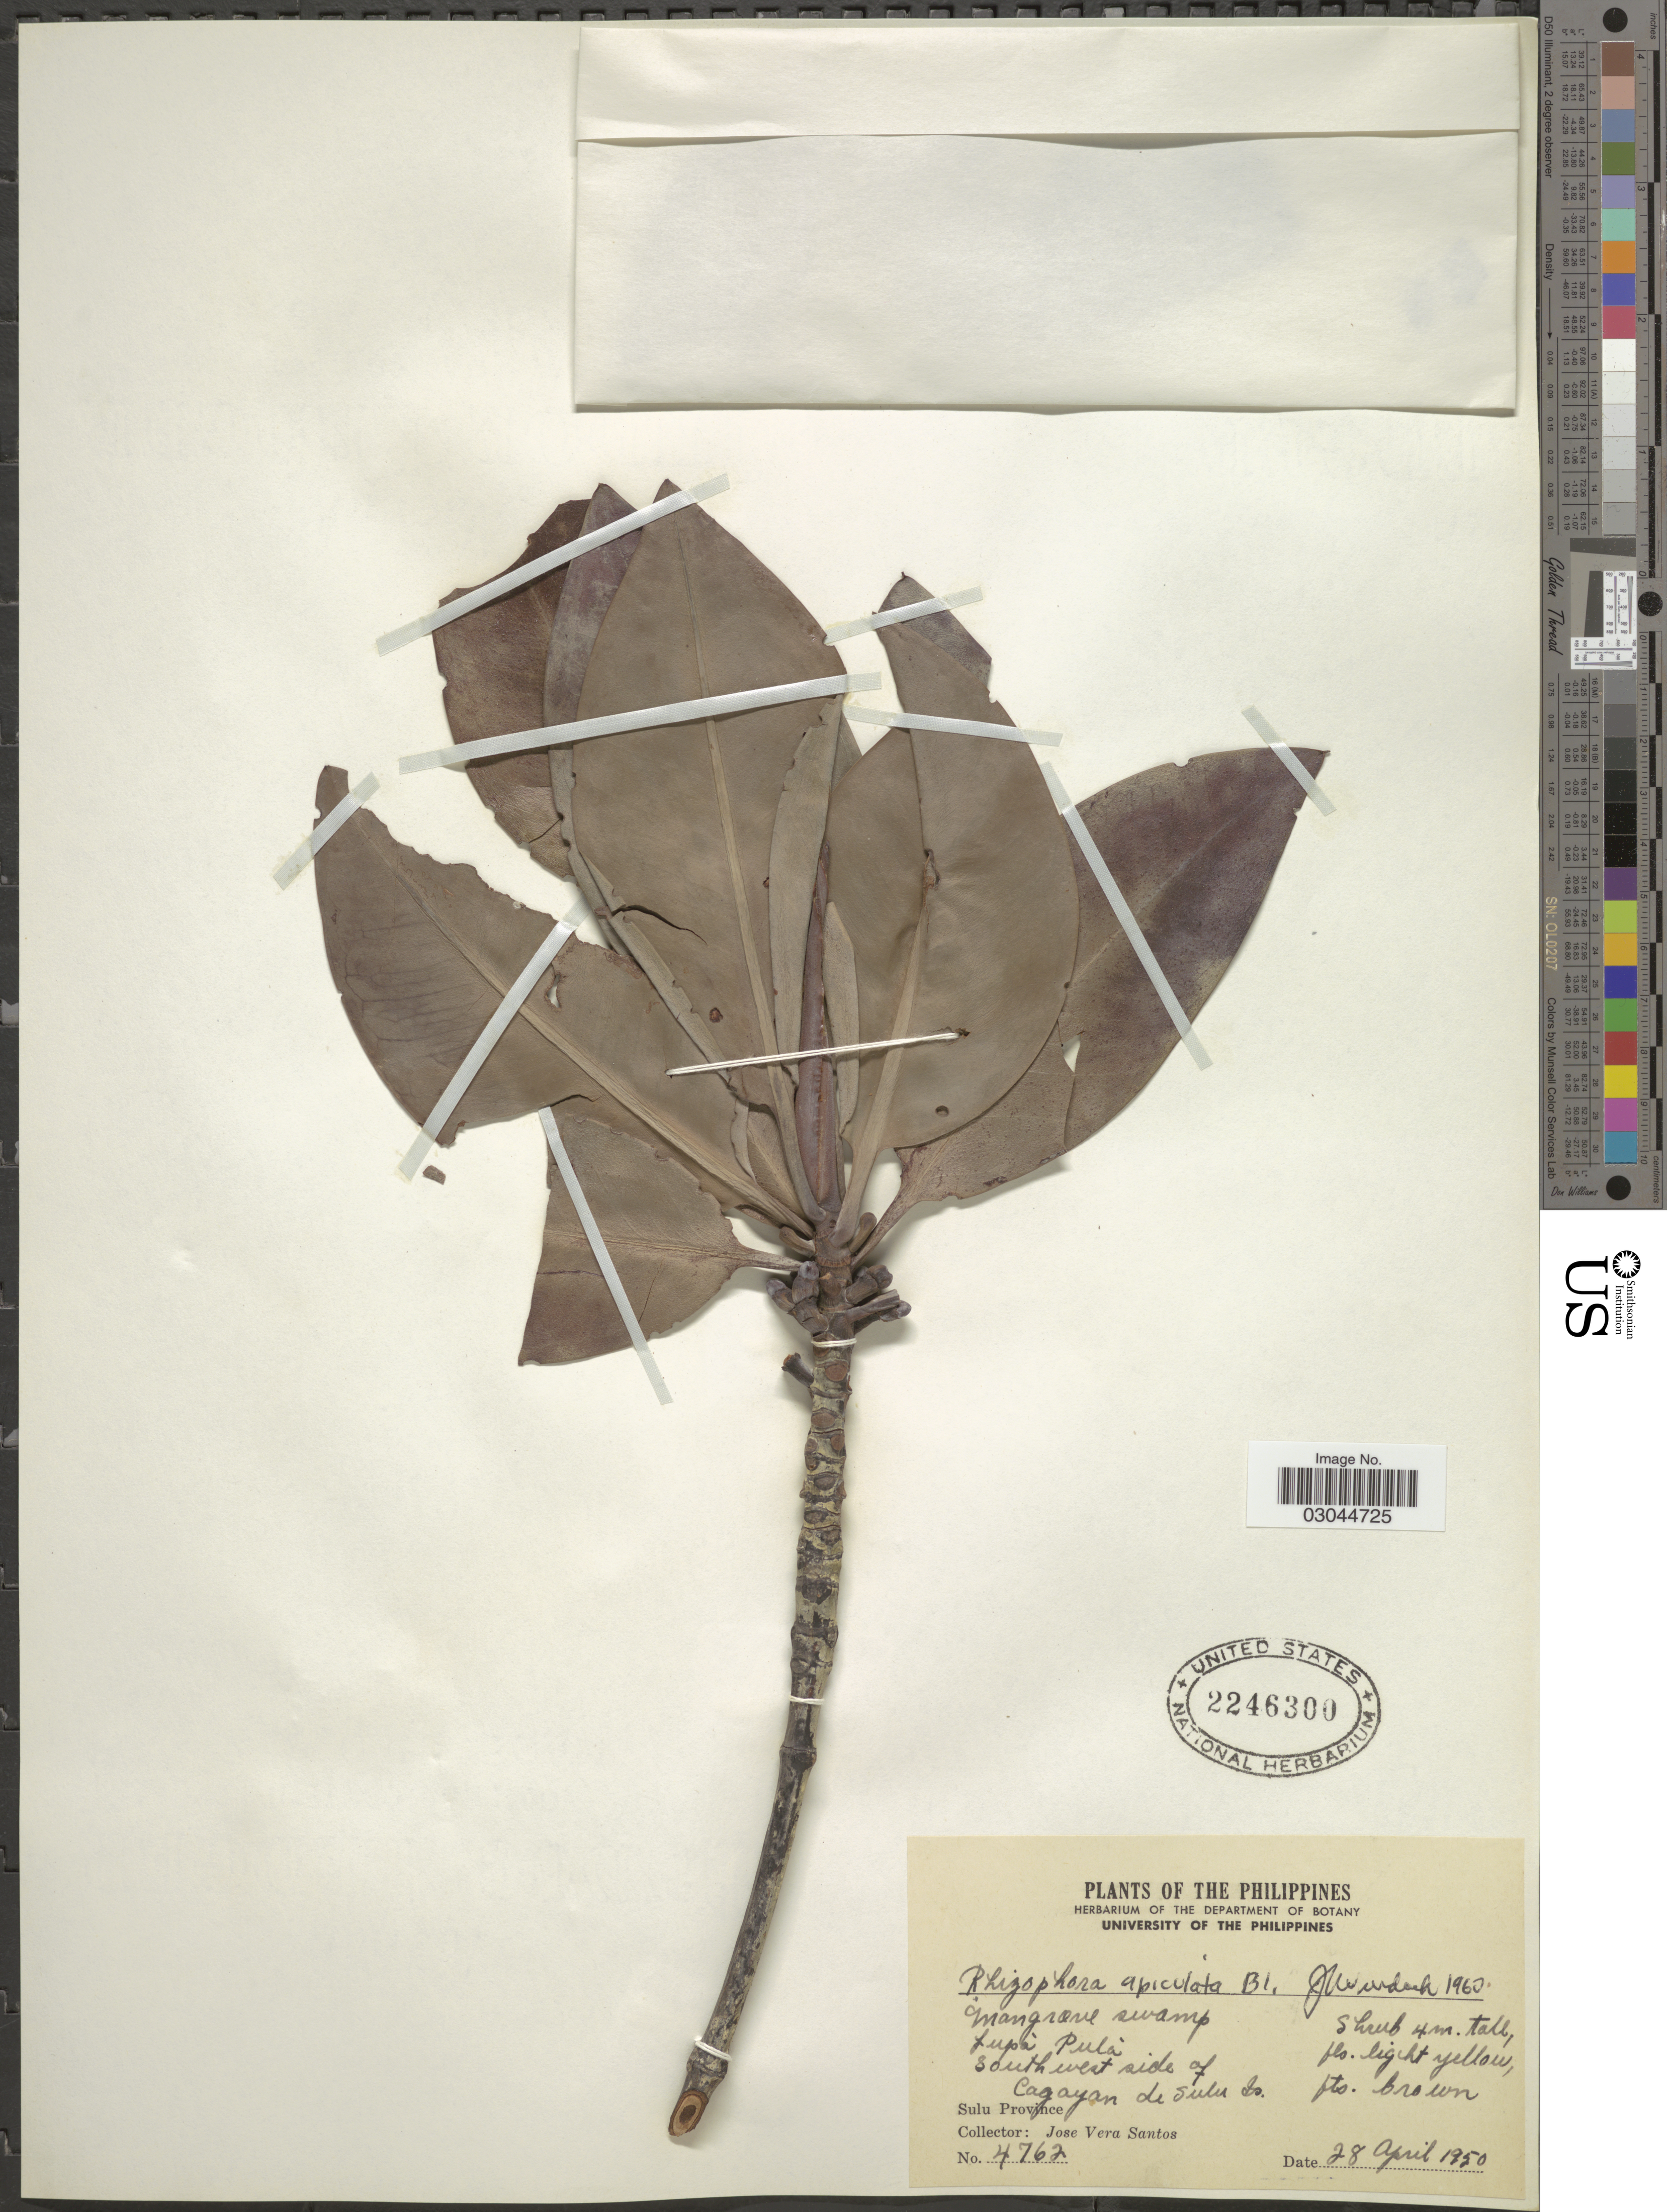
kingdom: Plantae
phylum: Tracheophyta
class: Magnoliopsida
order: Malpighiales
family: Rhizophoraceae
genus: Rhizophora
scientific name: Rhizophora apiculata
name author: Blume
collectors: J. Santos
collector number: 4762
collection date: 1950-04-28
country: Philippines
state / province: Muslim Mindanao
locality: Mangrove swamp. Lupá Pulá. Southwest side of Cagayan de Sulu Is. Sulu Province.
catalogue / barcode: US 2246300